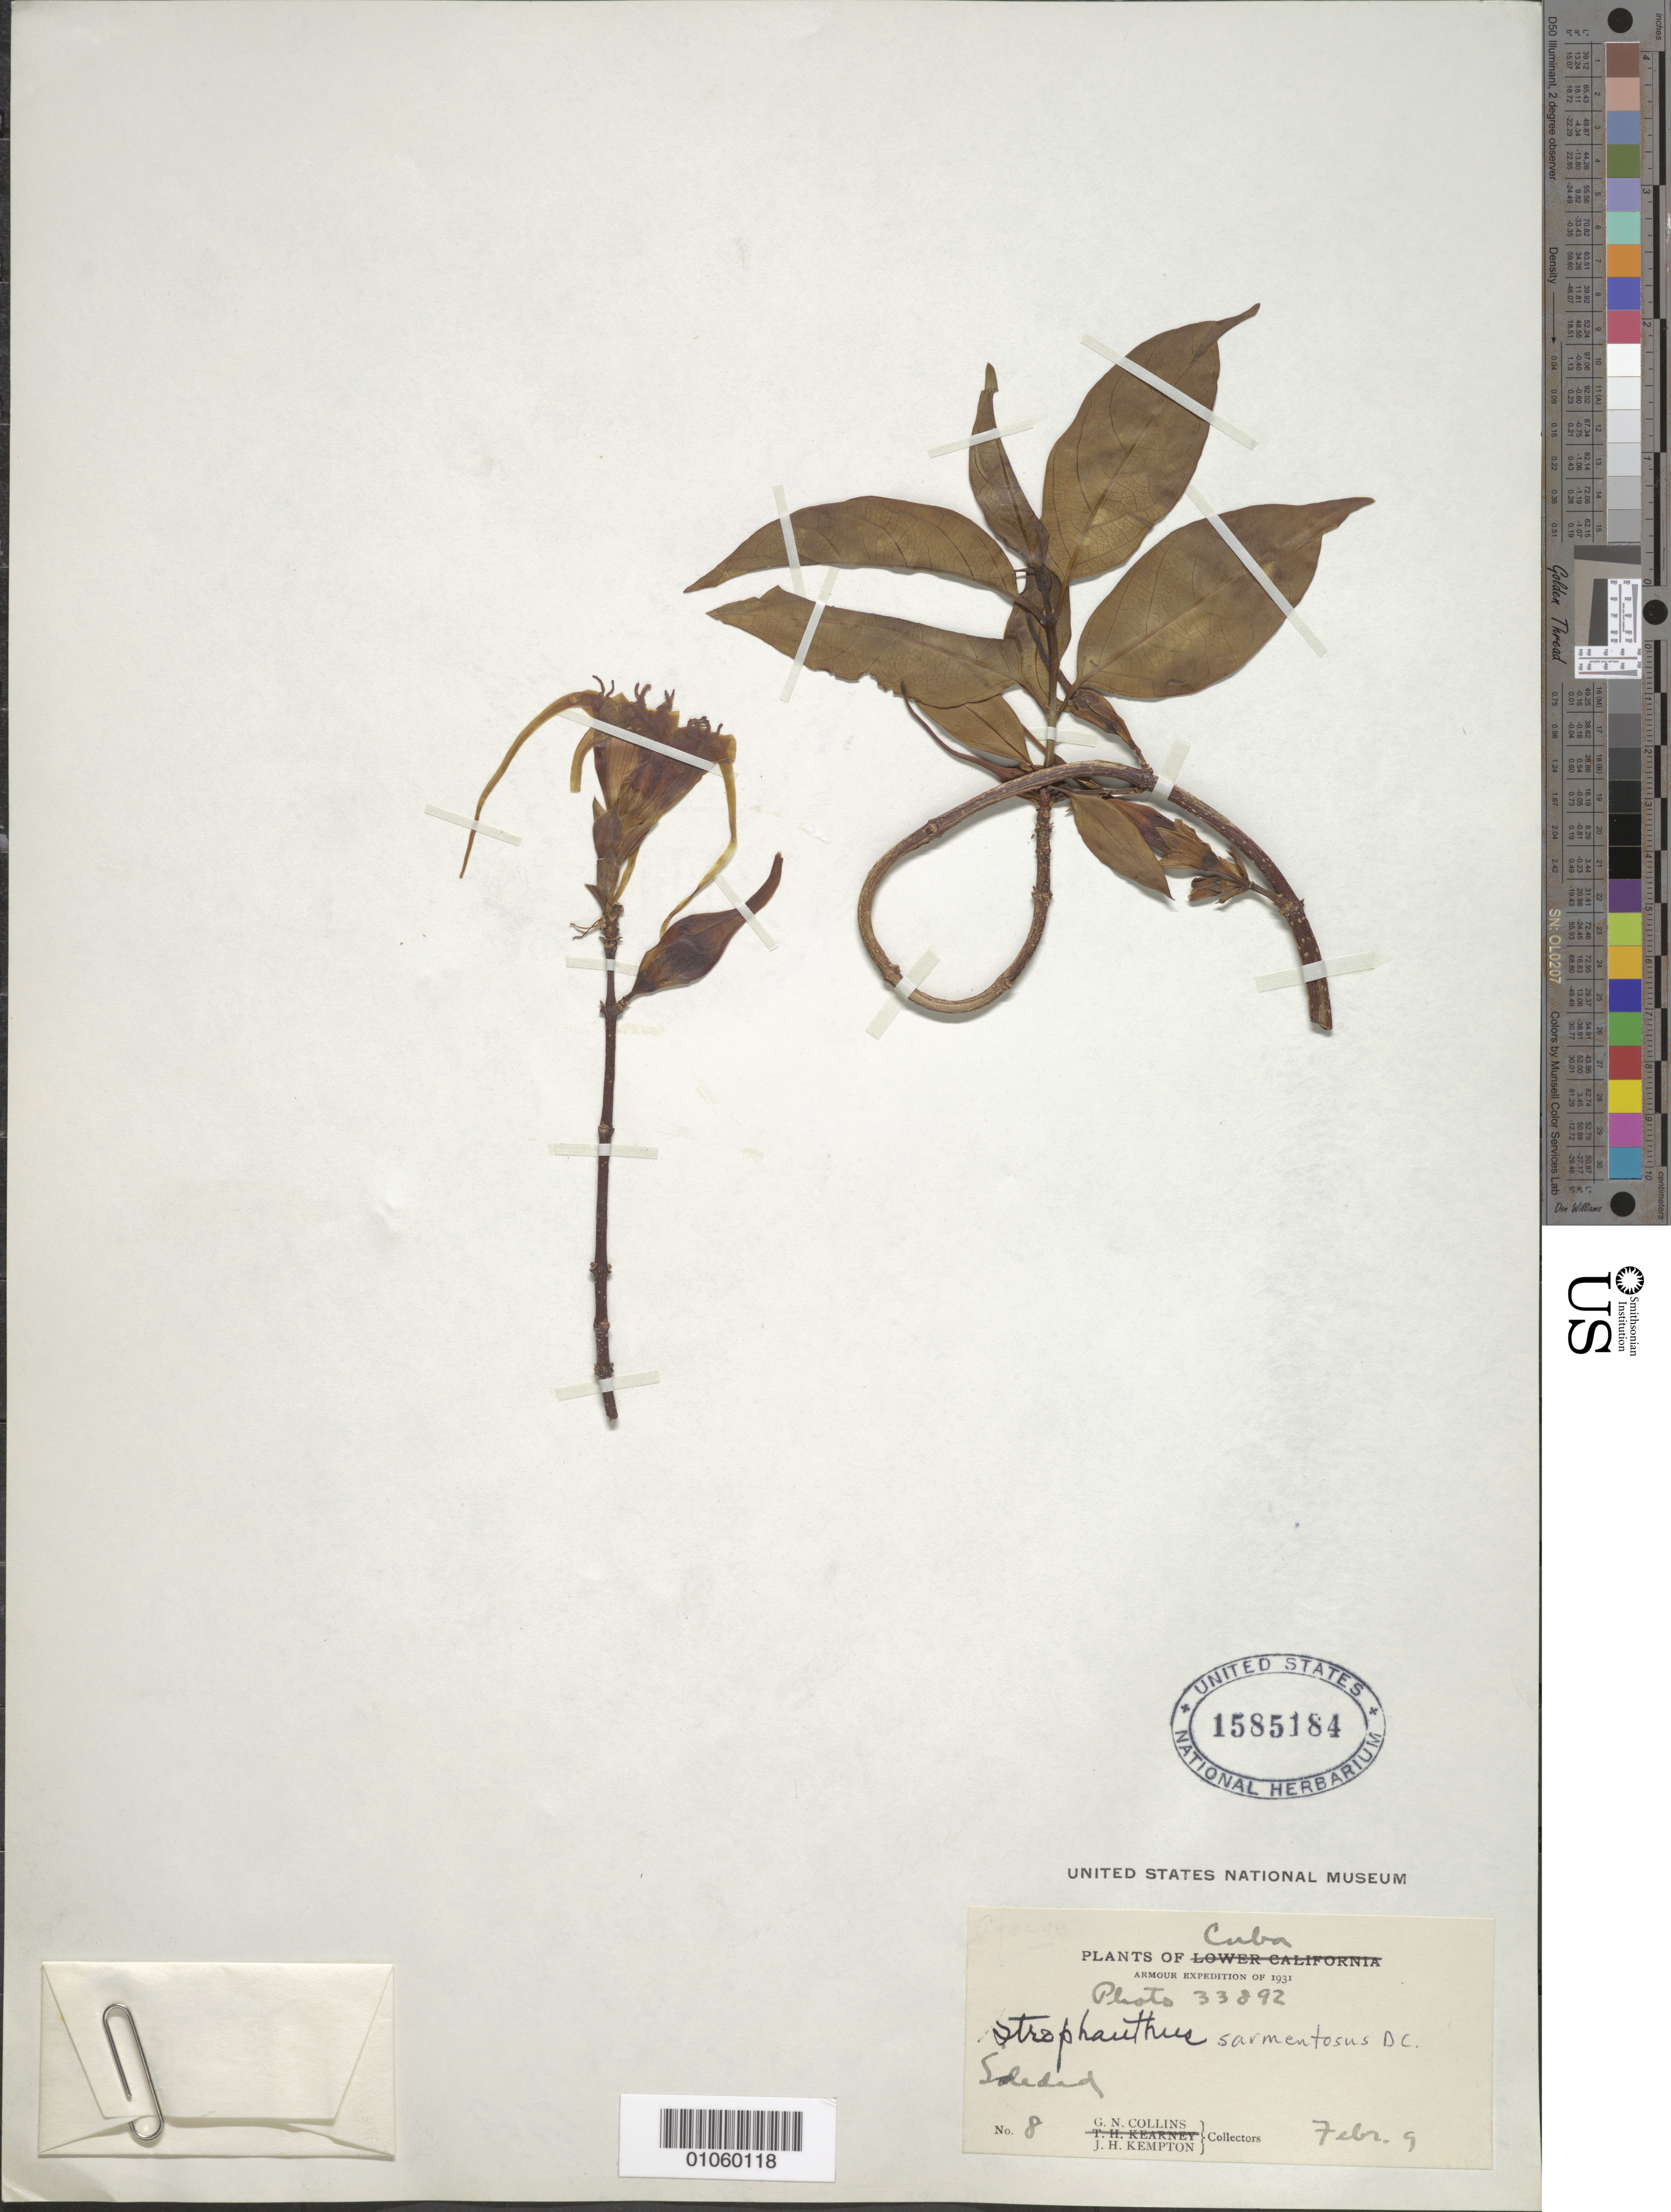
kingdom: Plantae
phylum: Tracheophyta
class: Magnoliopsida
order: Gentianales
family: Apocynaceae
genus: Strophanthus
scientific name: Strophanthus sarmentosus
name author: DC.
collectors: G. N. Collins & J. H. Kempton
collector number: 8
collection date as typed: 09 Feb 1931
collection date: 1931-02-09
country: Cuba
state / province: Cienfuegos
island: Cuba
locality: Soledad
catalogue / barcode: US 1585184